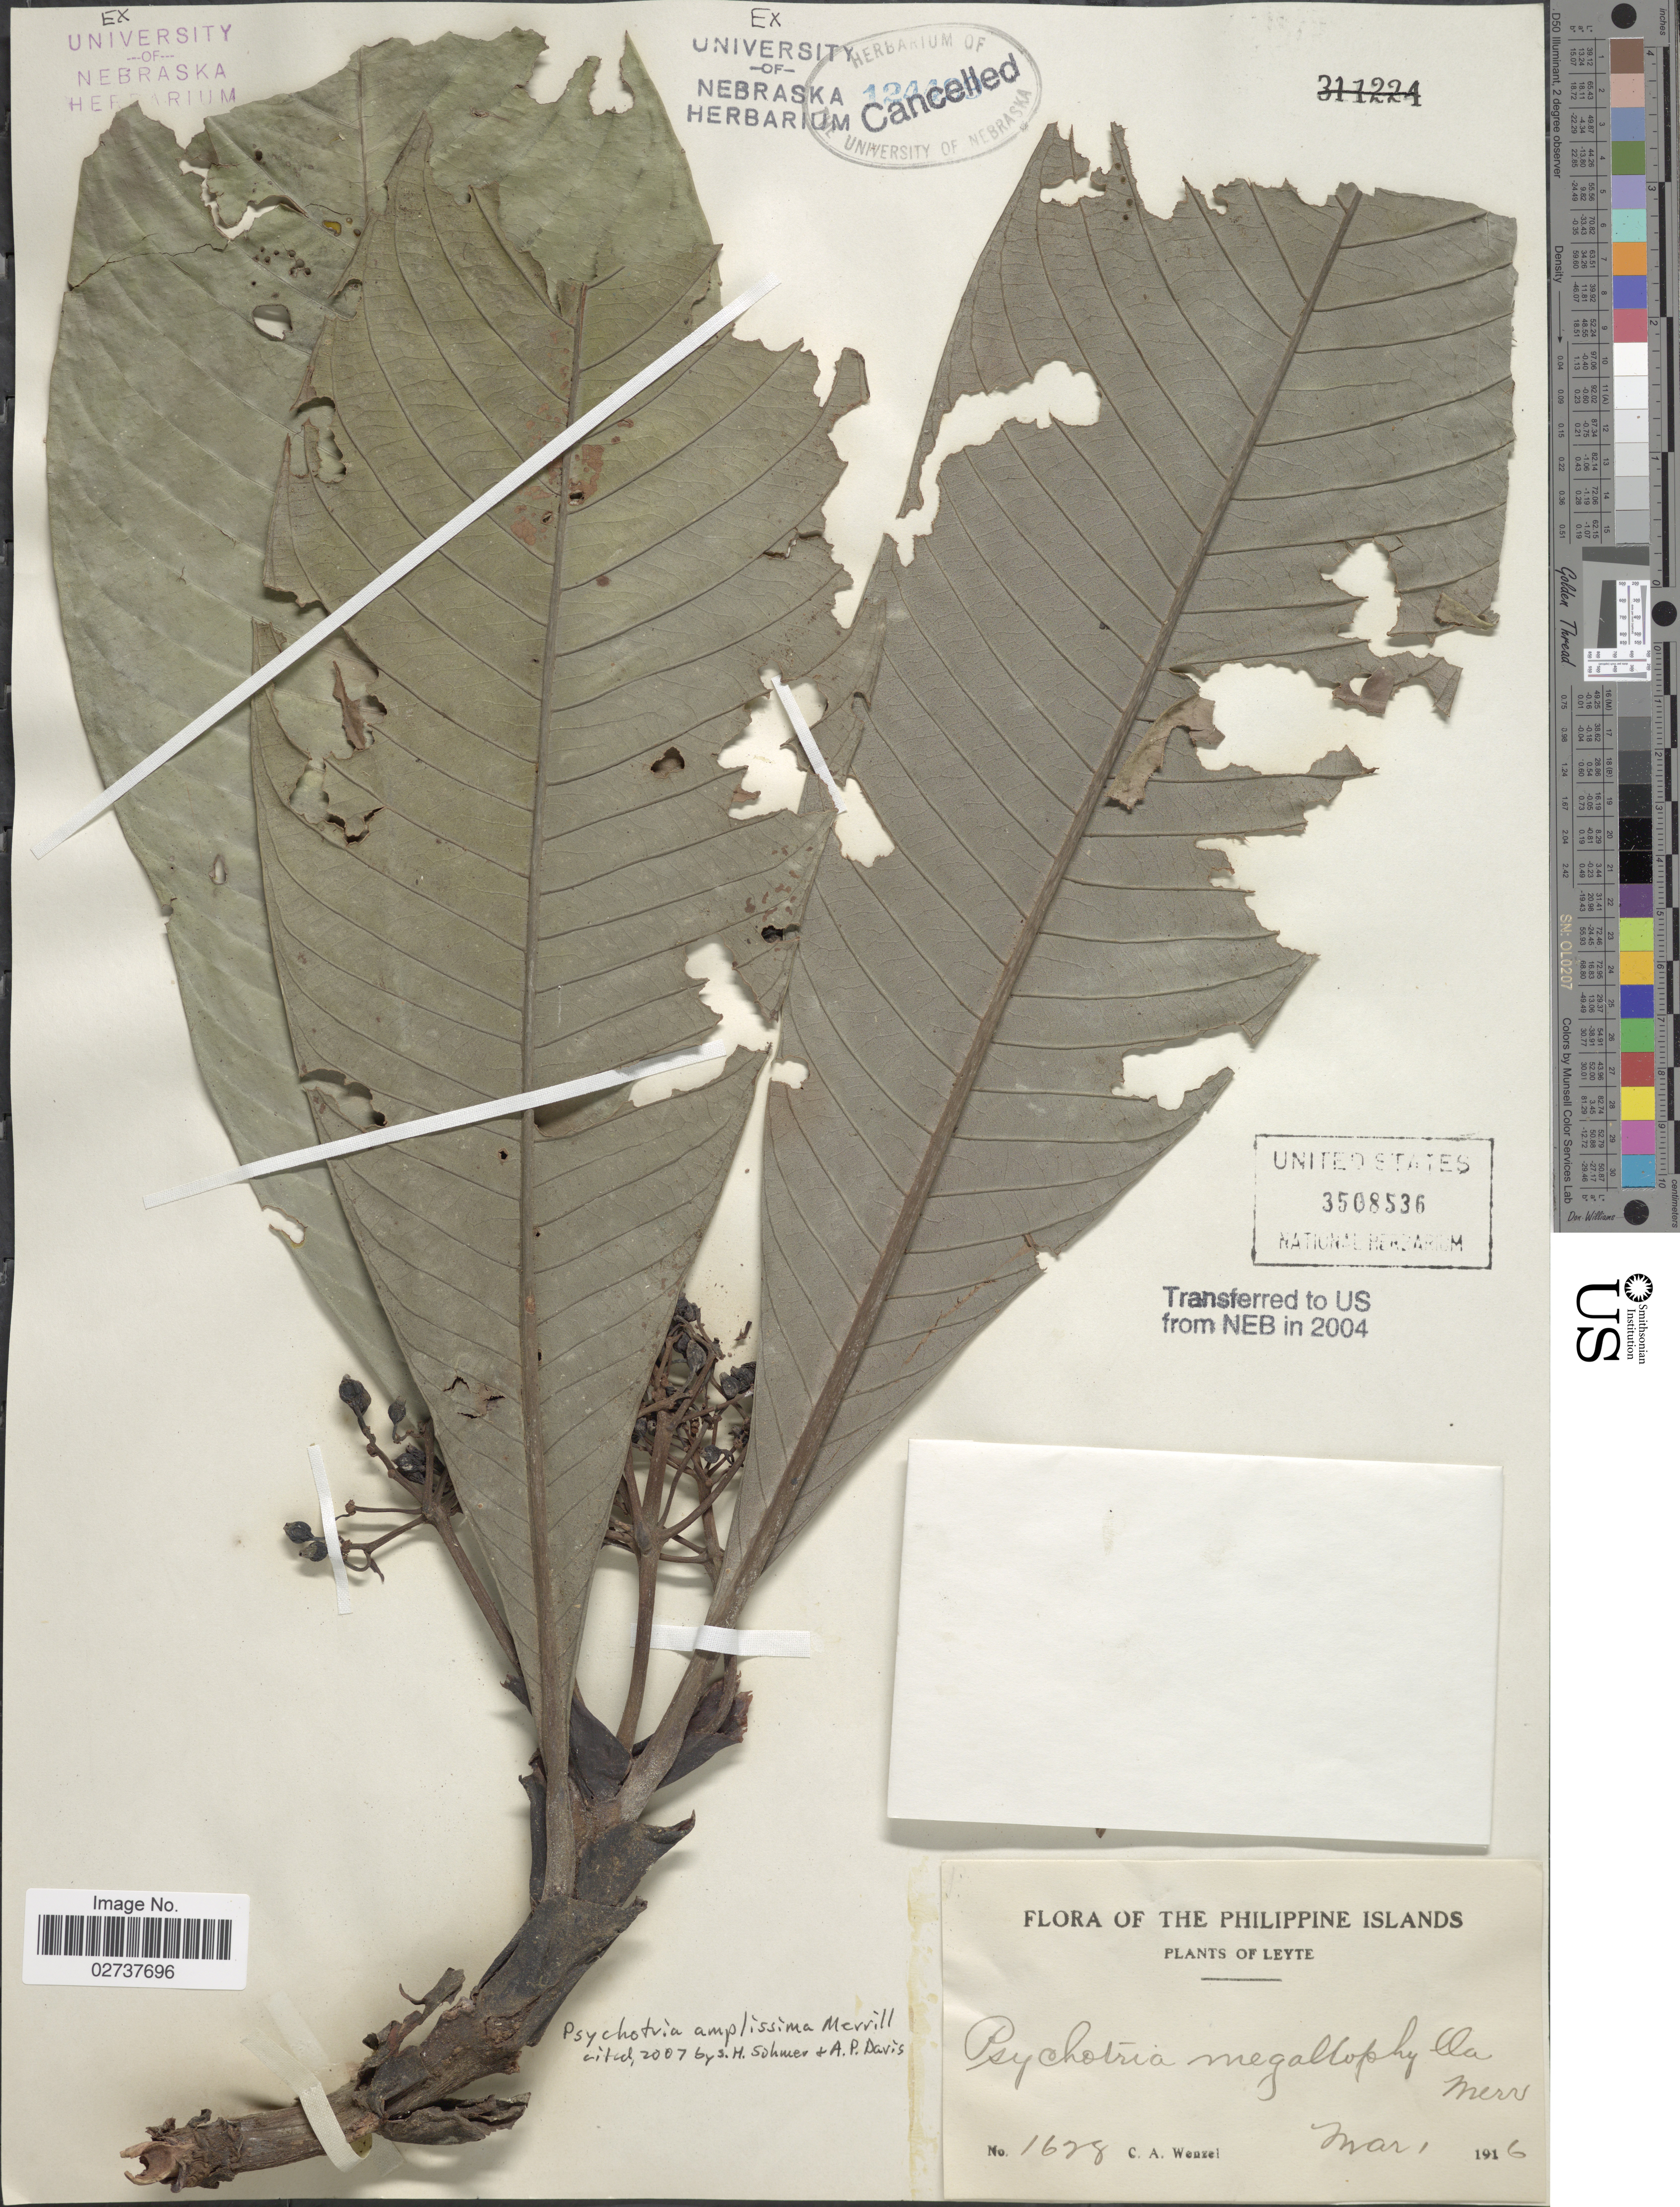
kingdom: Plantae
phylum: Tracheophyta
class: Magnoliopsida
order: Gentianales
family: Rubiaceae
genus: Psychotria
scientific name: Psychotria amplissima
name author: Standl. ex Steyerm.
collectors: C. Wenzel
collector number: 1628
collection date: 1916-03-01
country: Philippines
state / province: Eastern Visayas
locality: Leyte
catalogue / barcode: US 3508536